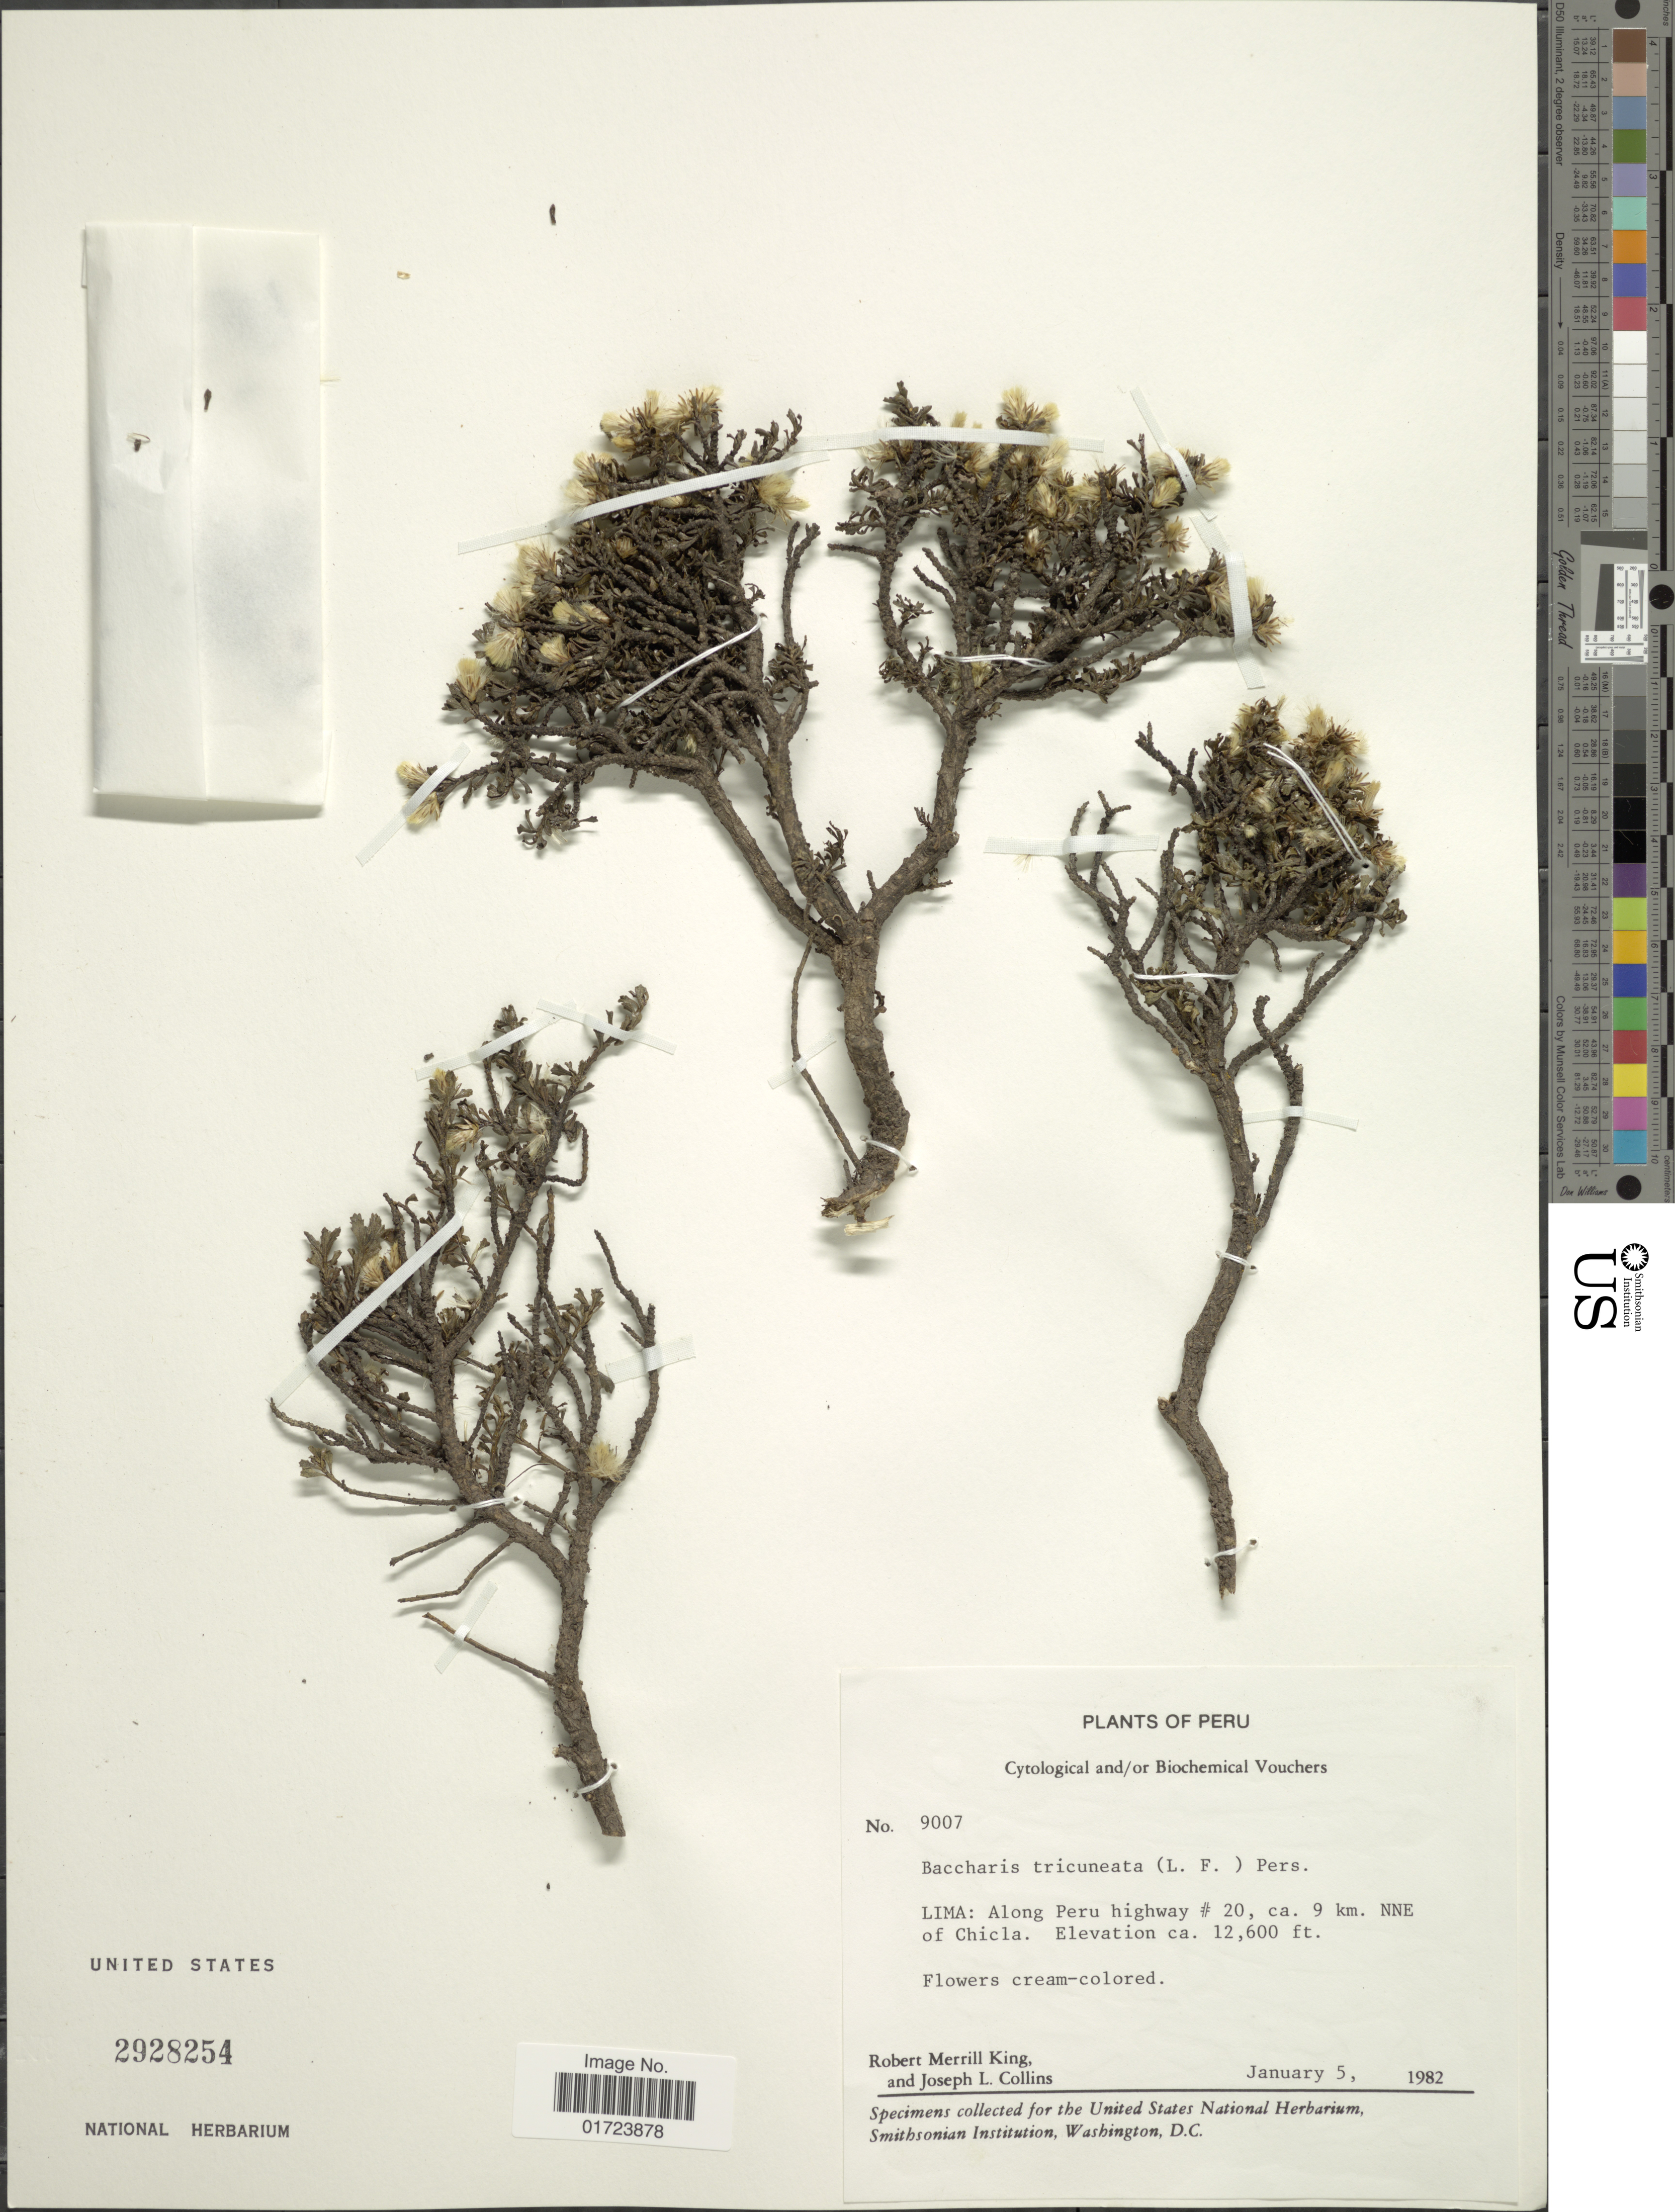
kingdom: Plantae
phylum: Tracheophyta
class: Magnoliopsida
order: Asterales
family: Asteraceae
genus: Baccharis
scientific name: Baccharis tricuneata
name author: (L. f.) Pers.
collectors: R. M. King & J. L. Collins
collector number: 9007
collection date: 1982-01-05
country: Peru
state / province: Lima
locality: Lima: Along Peru highway #20, ca. 9 km. NNE of Chicla.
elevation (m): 3840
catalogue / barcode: US 2928254